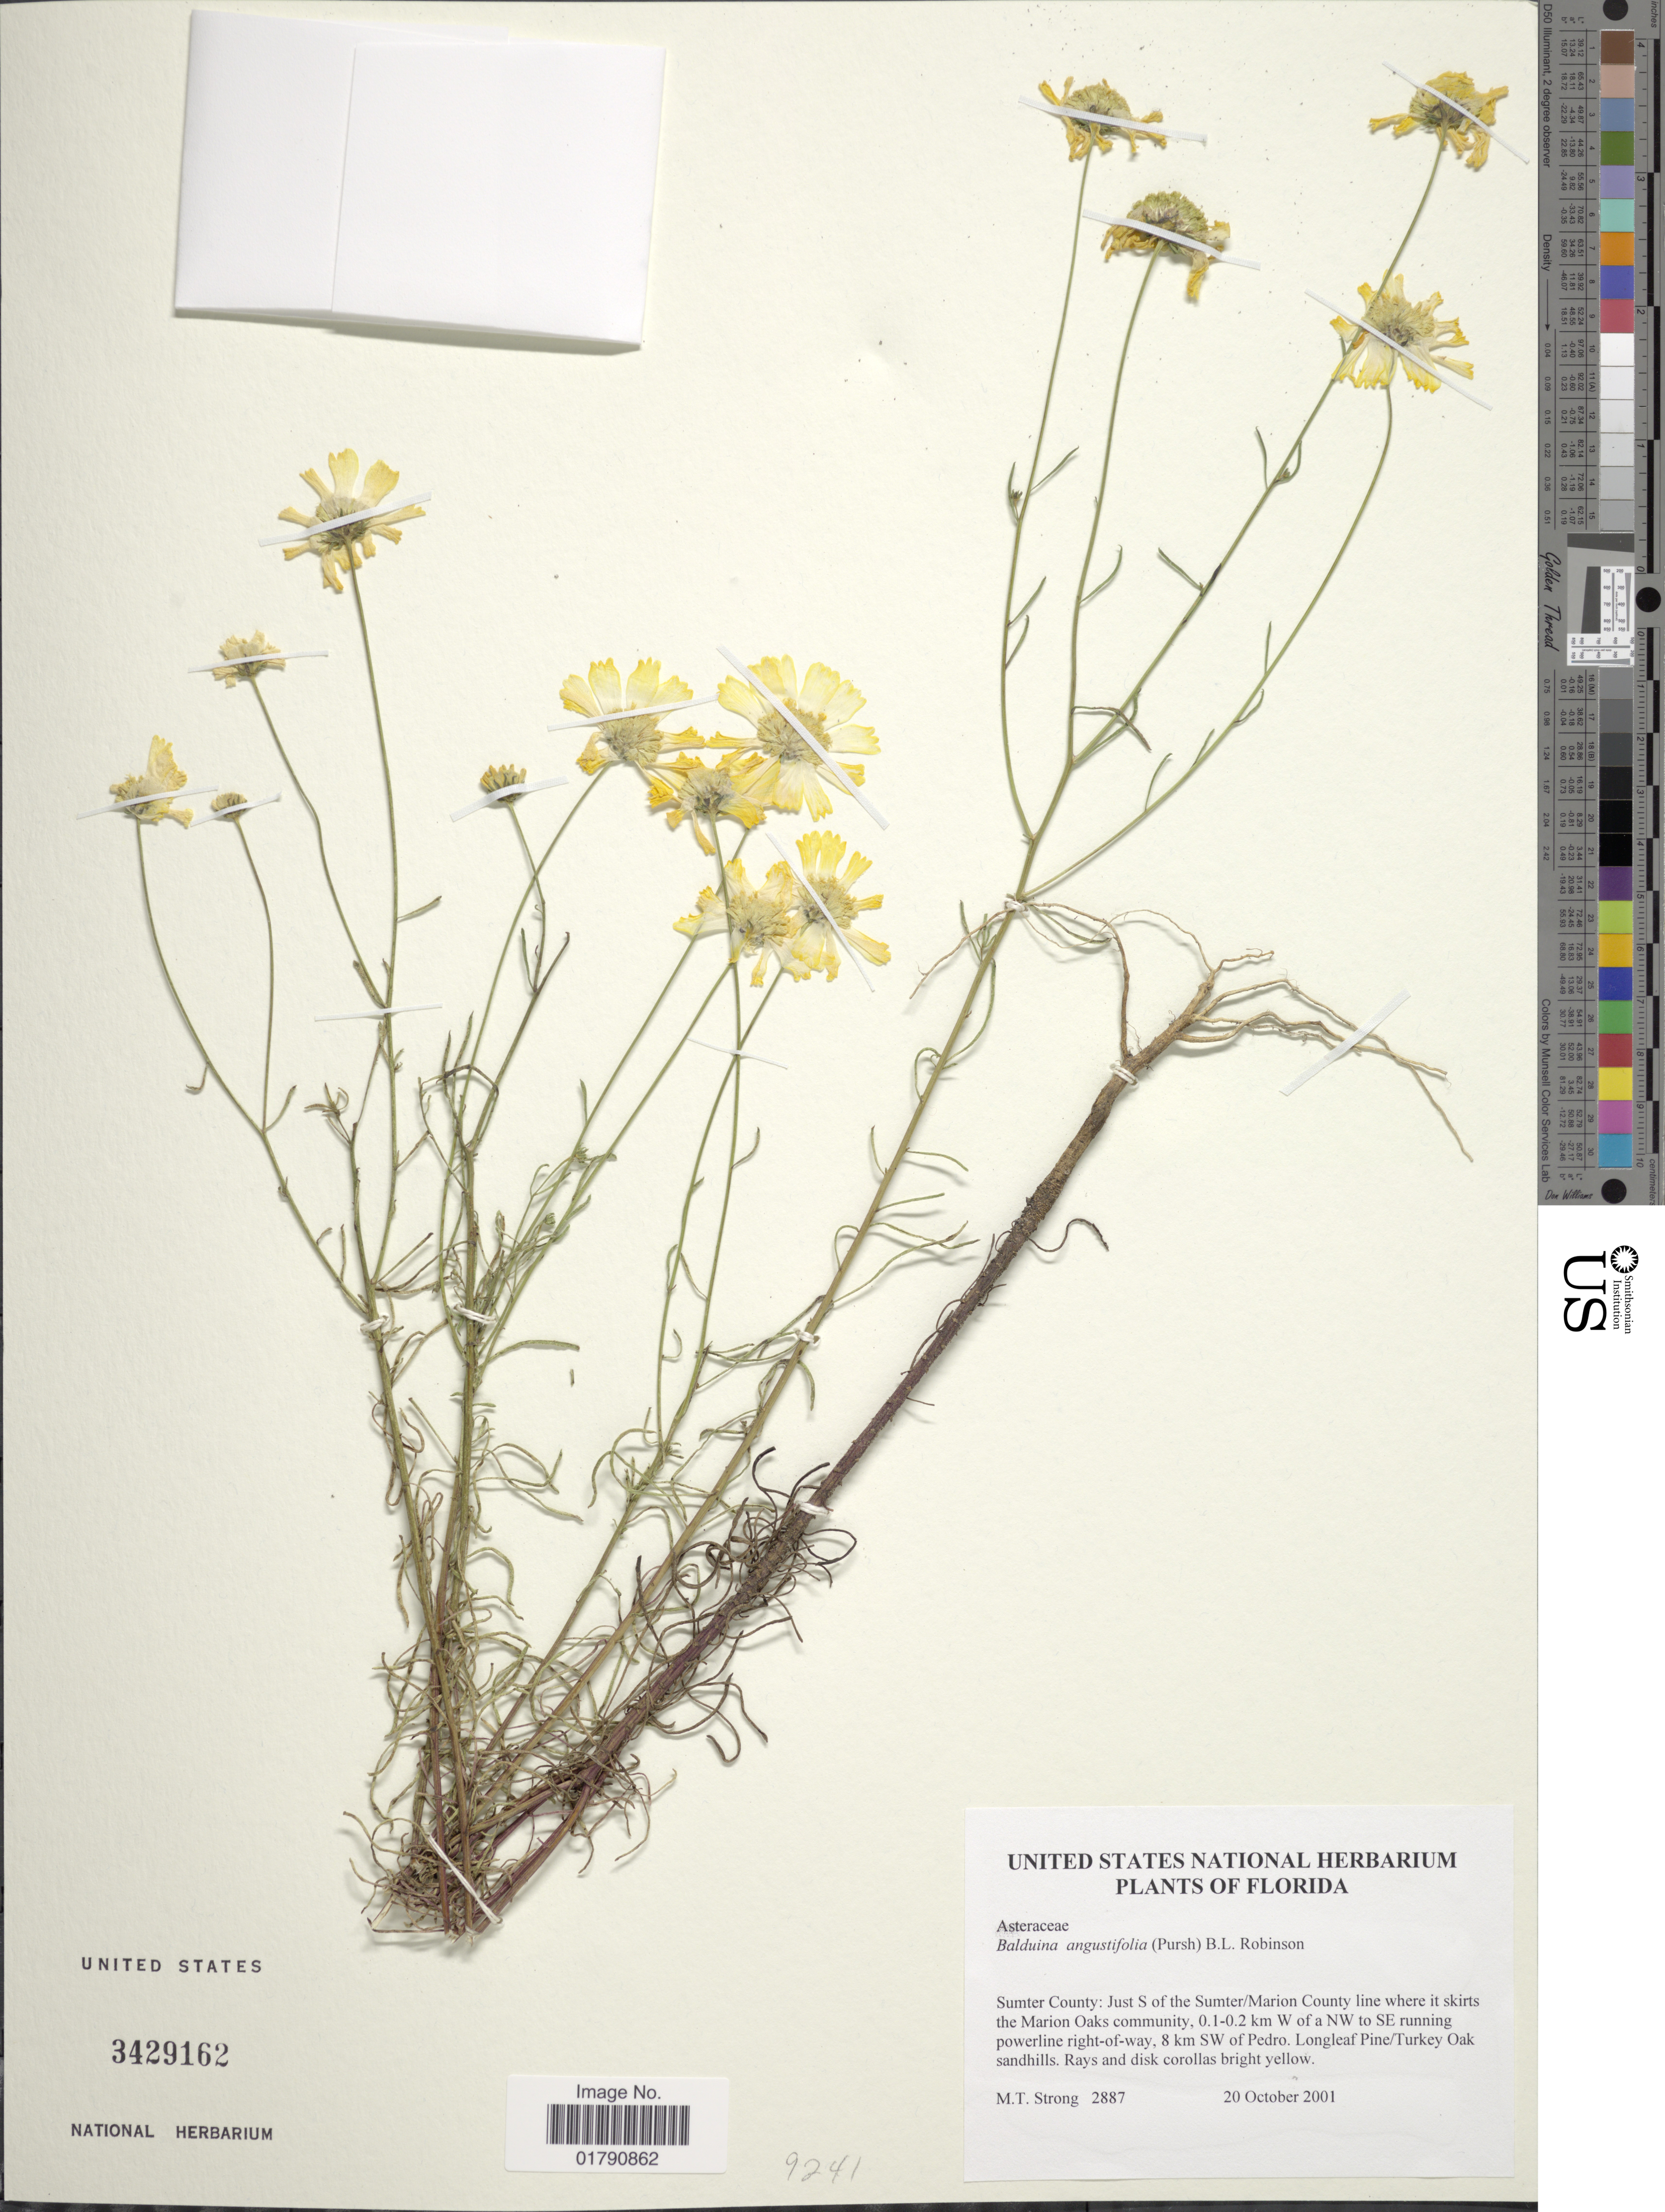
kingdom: Plantae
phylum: Tracheophyta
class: Magnoliopsida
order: Asterales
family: Asteraceae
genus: Balduina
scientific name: Balduina angustifolia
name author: (Pursh) B.L. Rob.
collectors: M. T. Strong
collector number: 2887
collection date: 2001-10-20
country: United States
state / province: Florida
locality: Sumter County, just S of the Sumter/Marion County line where it skirts the Marion Oaks community, 0.1-0.2 km W of a NW to SE running powerline right-of-way, 8 km SW of Pedro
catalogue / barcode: US 3429162